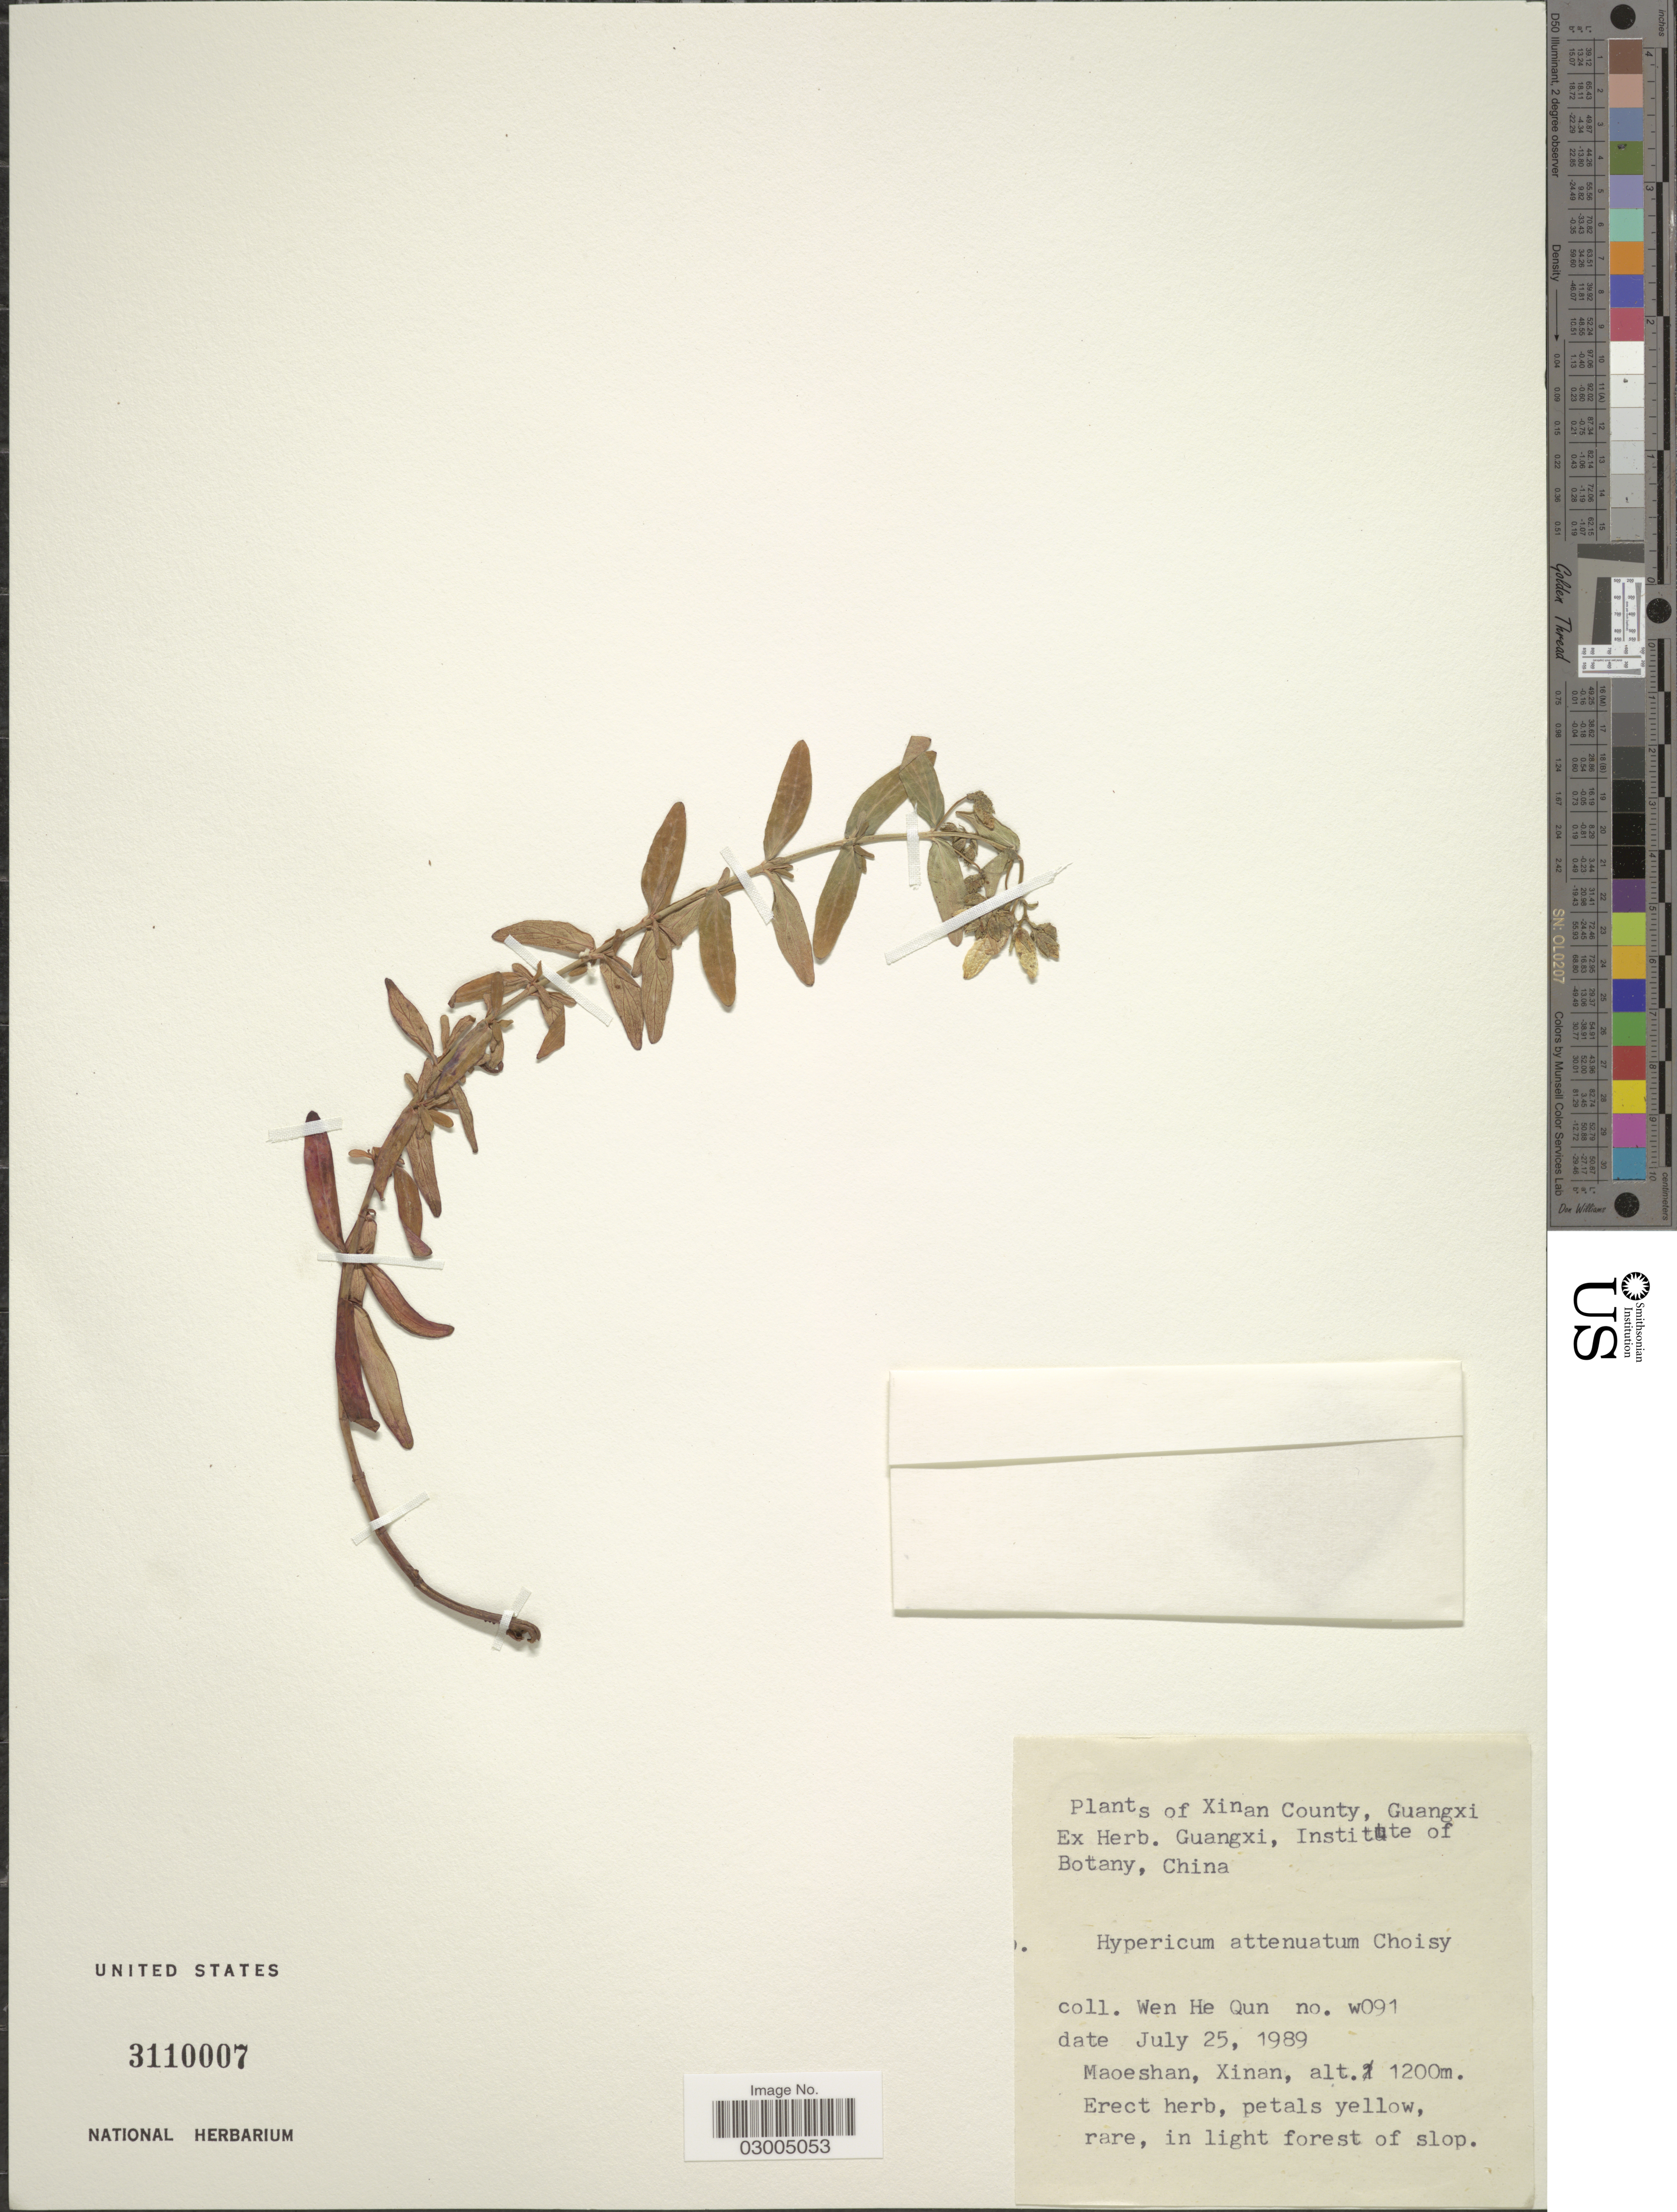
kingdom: Plantae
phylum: Tracheophyta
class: Magnoliopsida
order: Malpighiales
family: Hypericaceae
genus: Hypericum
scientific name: Hypericum attenuatum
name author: Fisch. ex Choisy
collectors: W. Qun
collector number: W091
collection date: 1989-07-25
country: China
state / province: Guangxi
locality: Xinan County. Maoeshan, Xinan.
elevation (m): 1200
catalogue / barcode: US 3110007